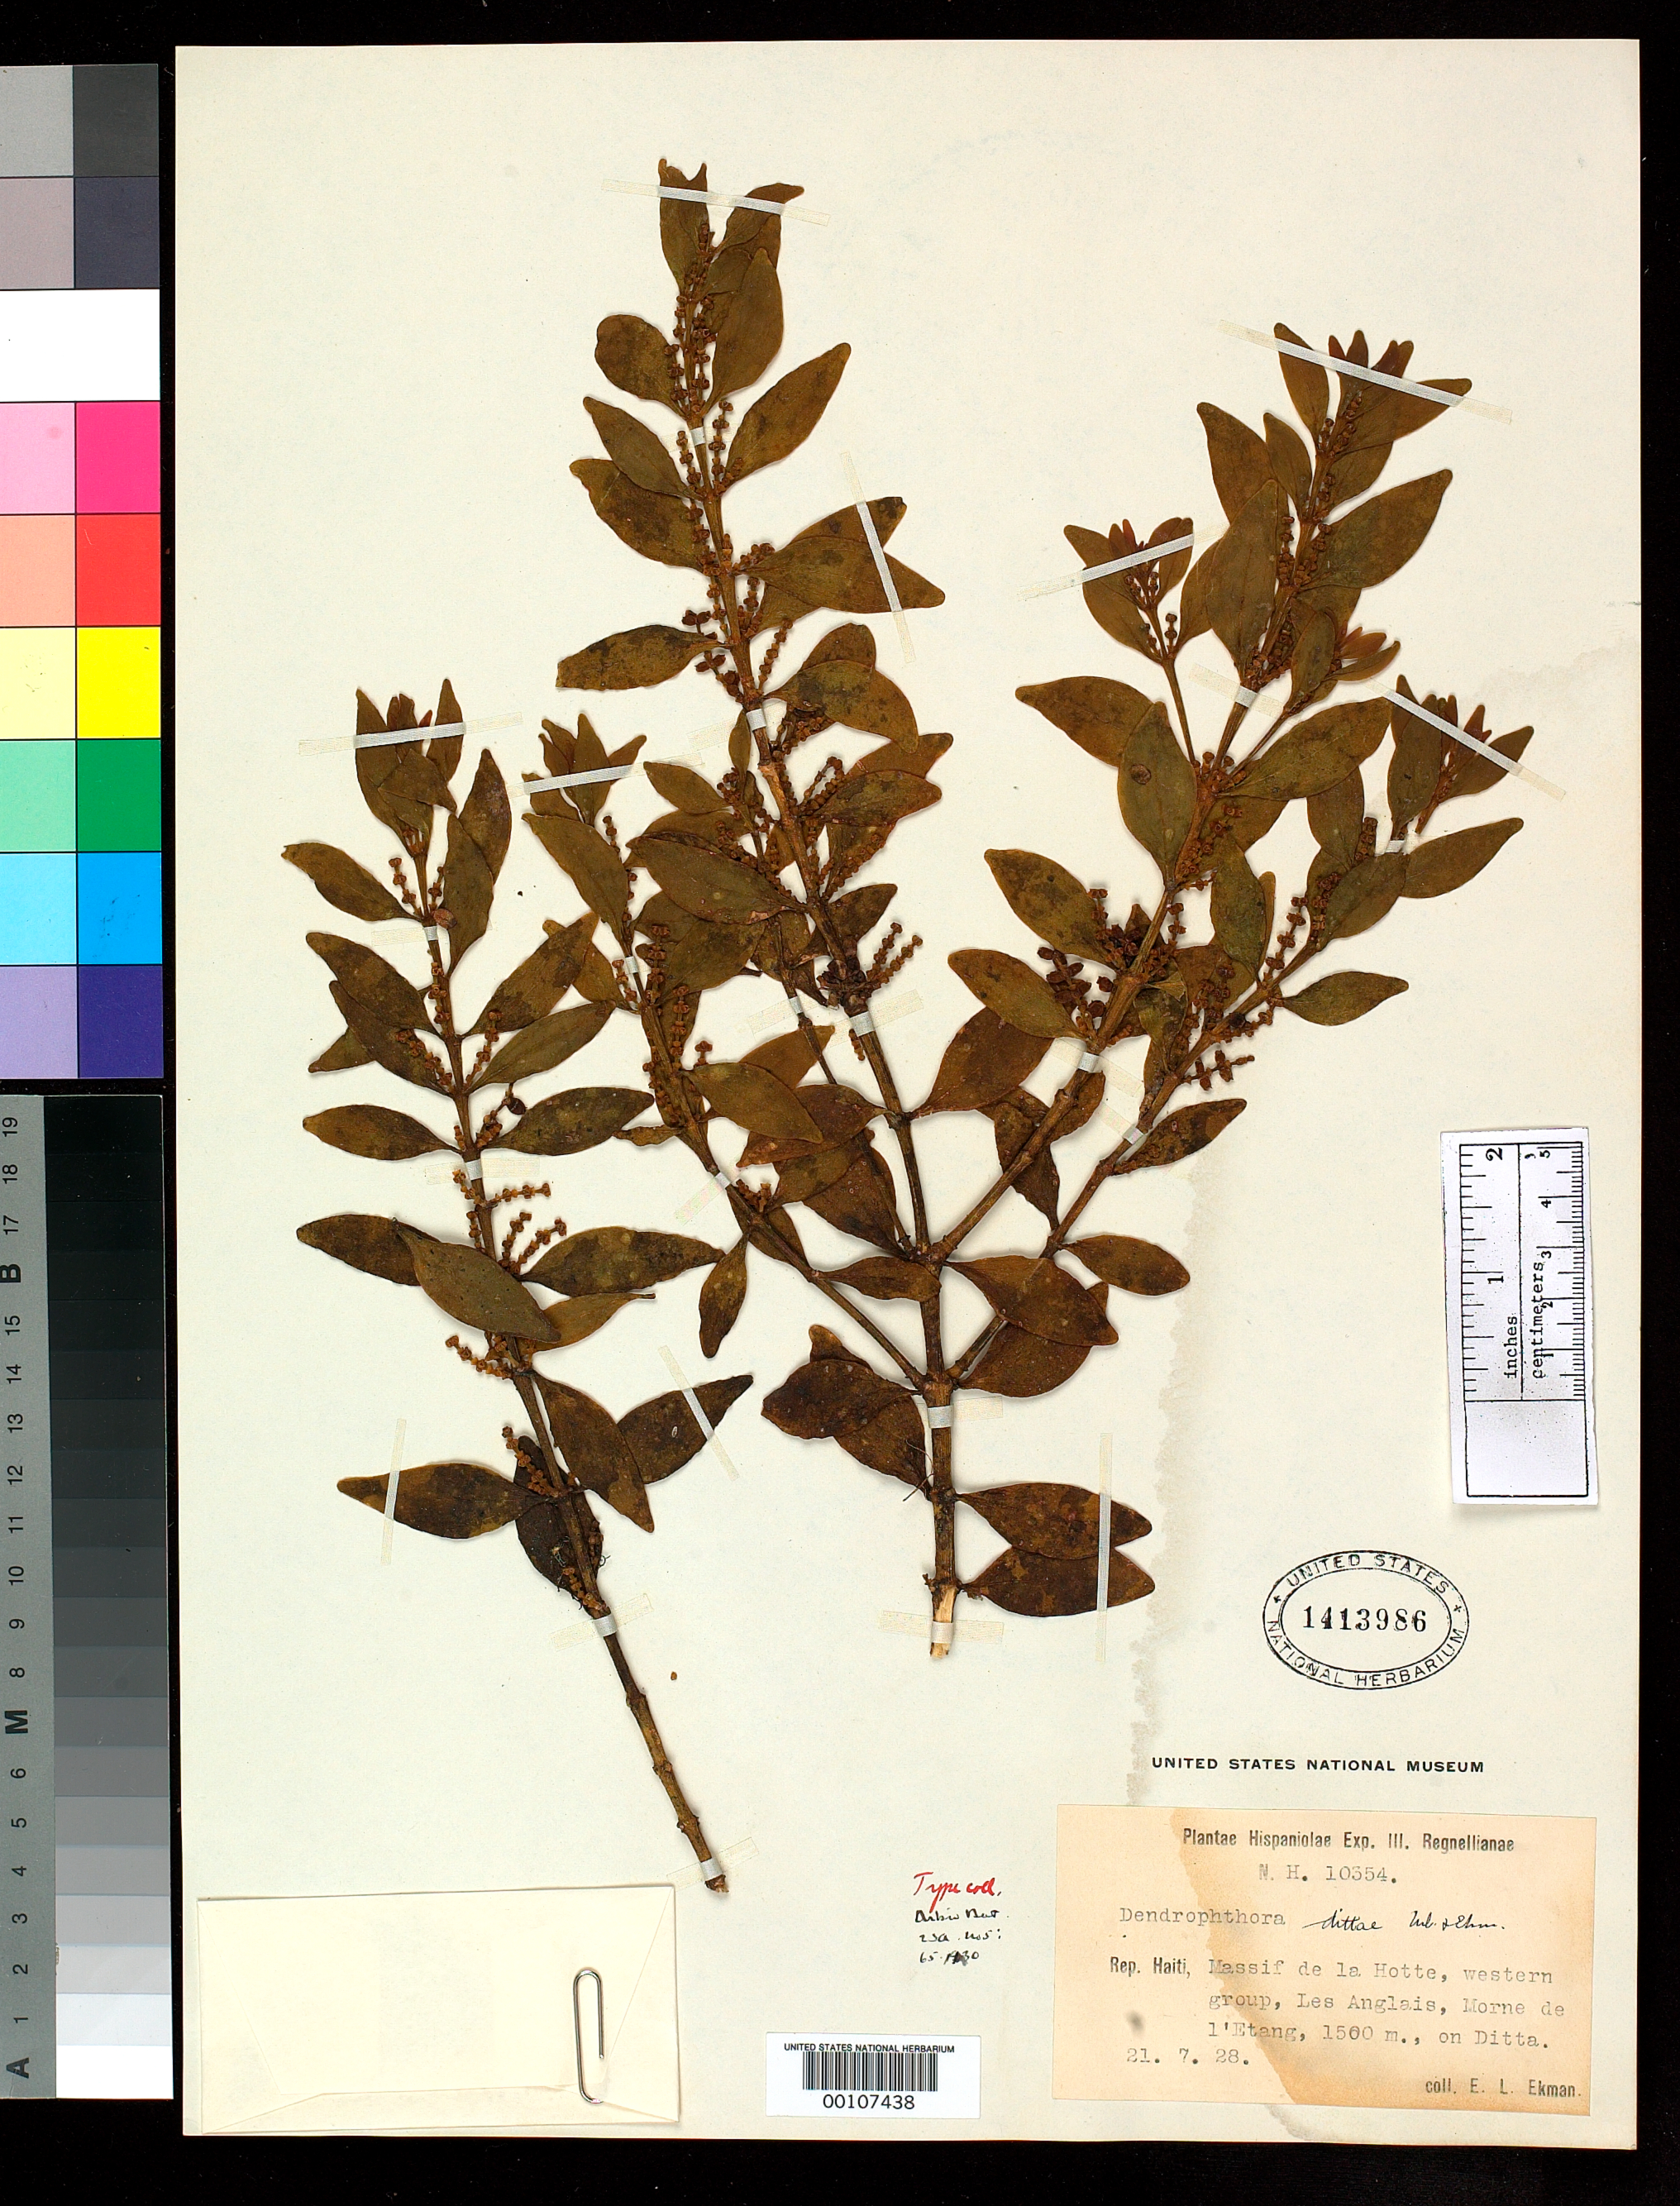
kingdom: Plantae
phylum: Tracheophyta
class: Magnoliopsida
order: Santalales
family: Viscaceae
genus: Dendrophthora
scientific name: Dendrophthora dittae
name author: Urb. & Ekman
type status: Isotype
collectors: E. L. Ekman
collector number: H 10354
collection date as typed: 21 Jul 1928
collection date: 1928-07-21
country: Haiti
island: Hispaniola Island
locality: Massif E La Hotte, les Anglais, Morne L'etang.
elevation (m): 1500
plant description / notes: Note different collection dates on US duplicates.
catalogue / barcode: US 1413986